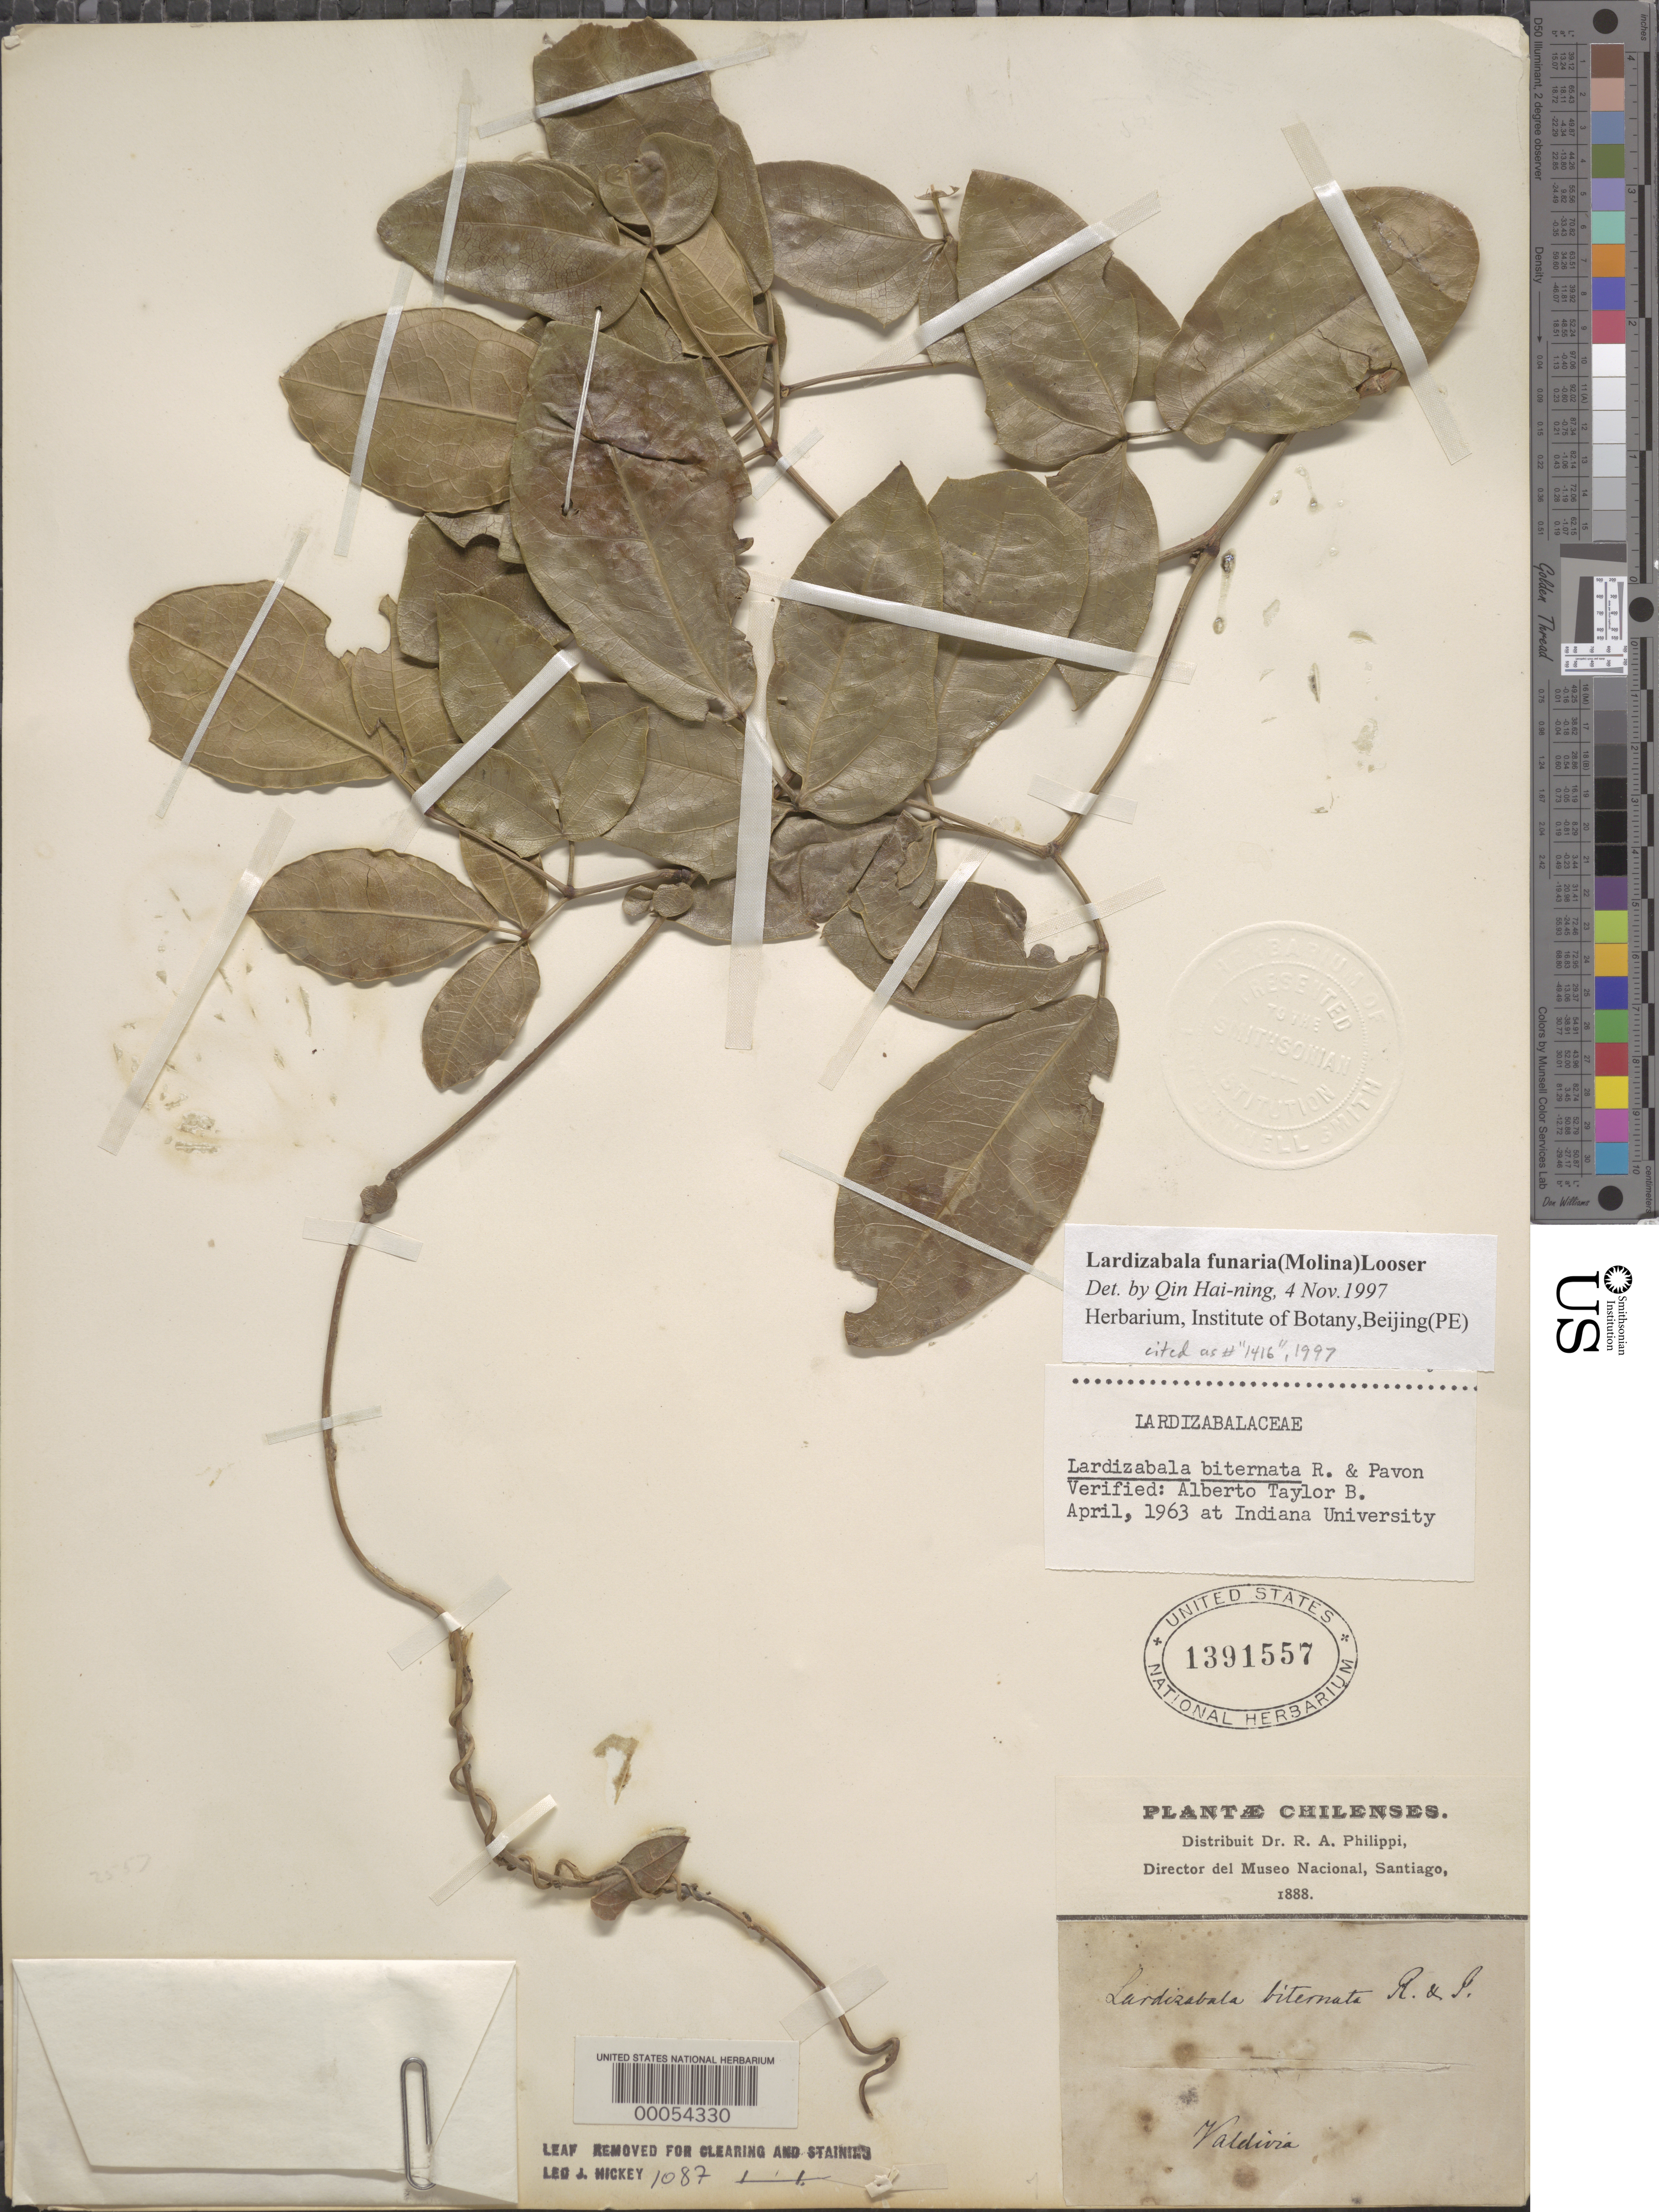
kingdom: Plantae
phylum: Tracheophyta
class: Magnoliopsida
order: Ranunculales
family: Lardizabalaceae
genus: Lardizabala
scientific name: Lardizabala funaria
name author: (Molina) Looser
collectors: R. A. Philippi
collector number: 1416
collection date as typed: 1888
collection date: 1888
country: Chile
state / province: Los Lagos (X)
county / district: Valdivia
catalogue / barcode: US 1391557